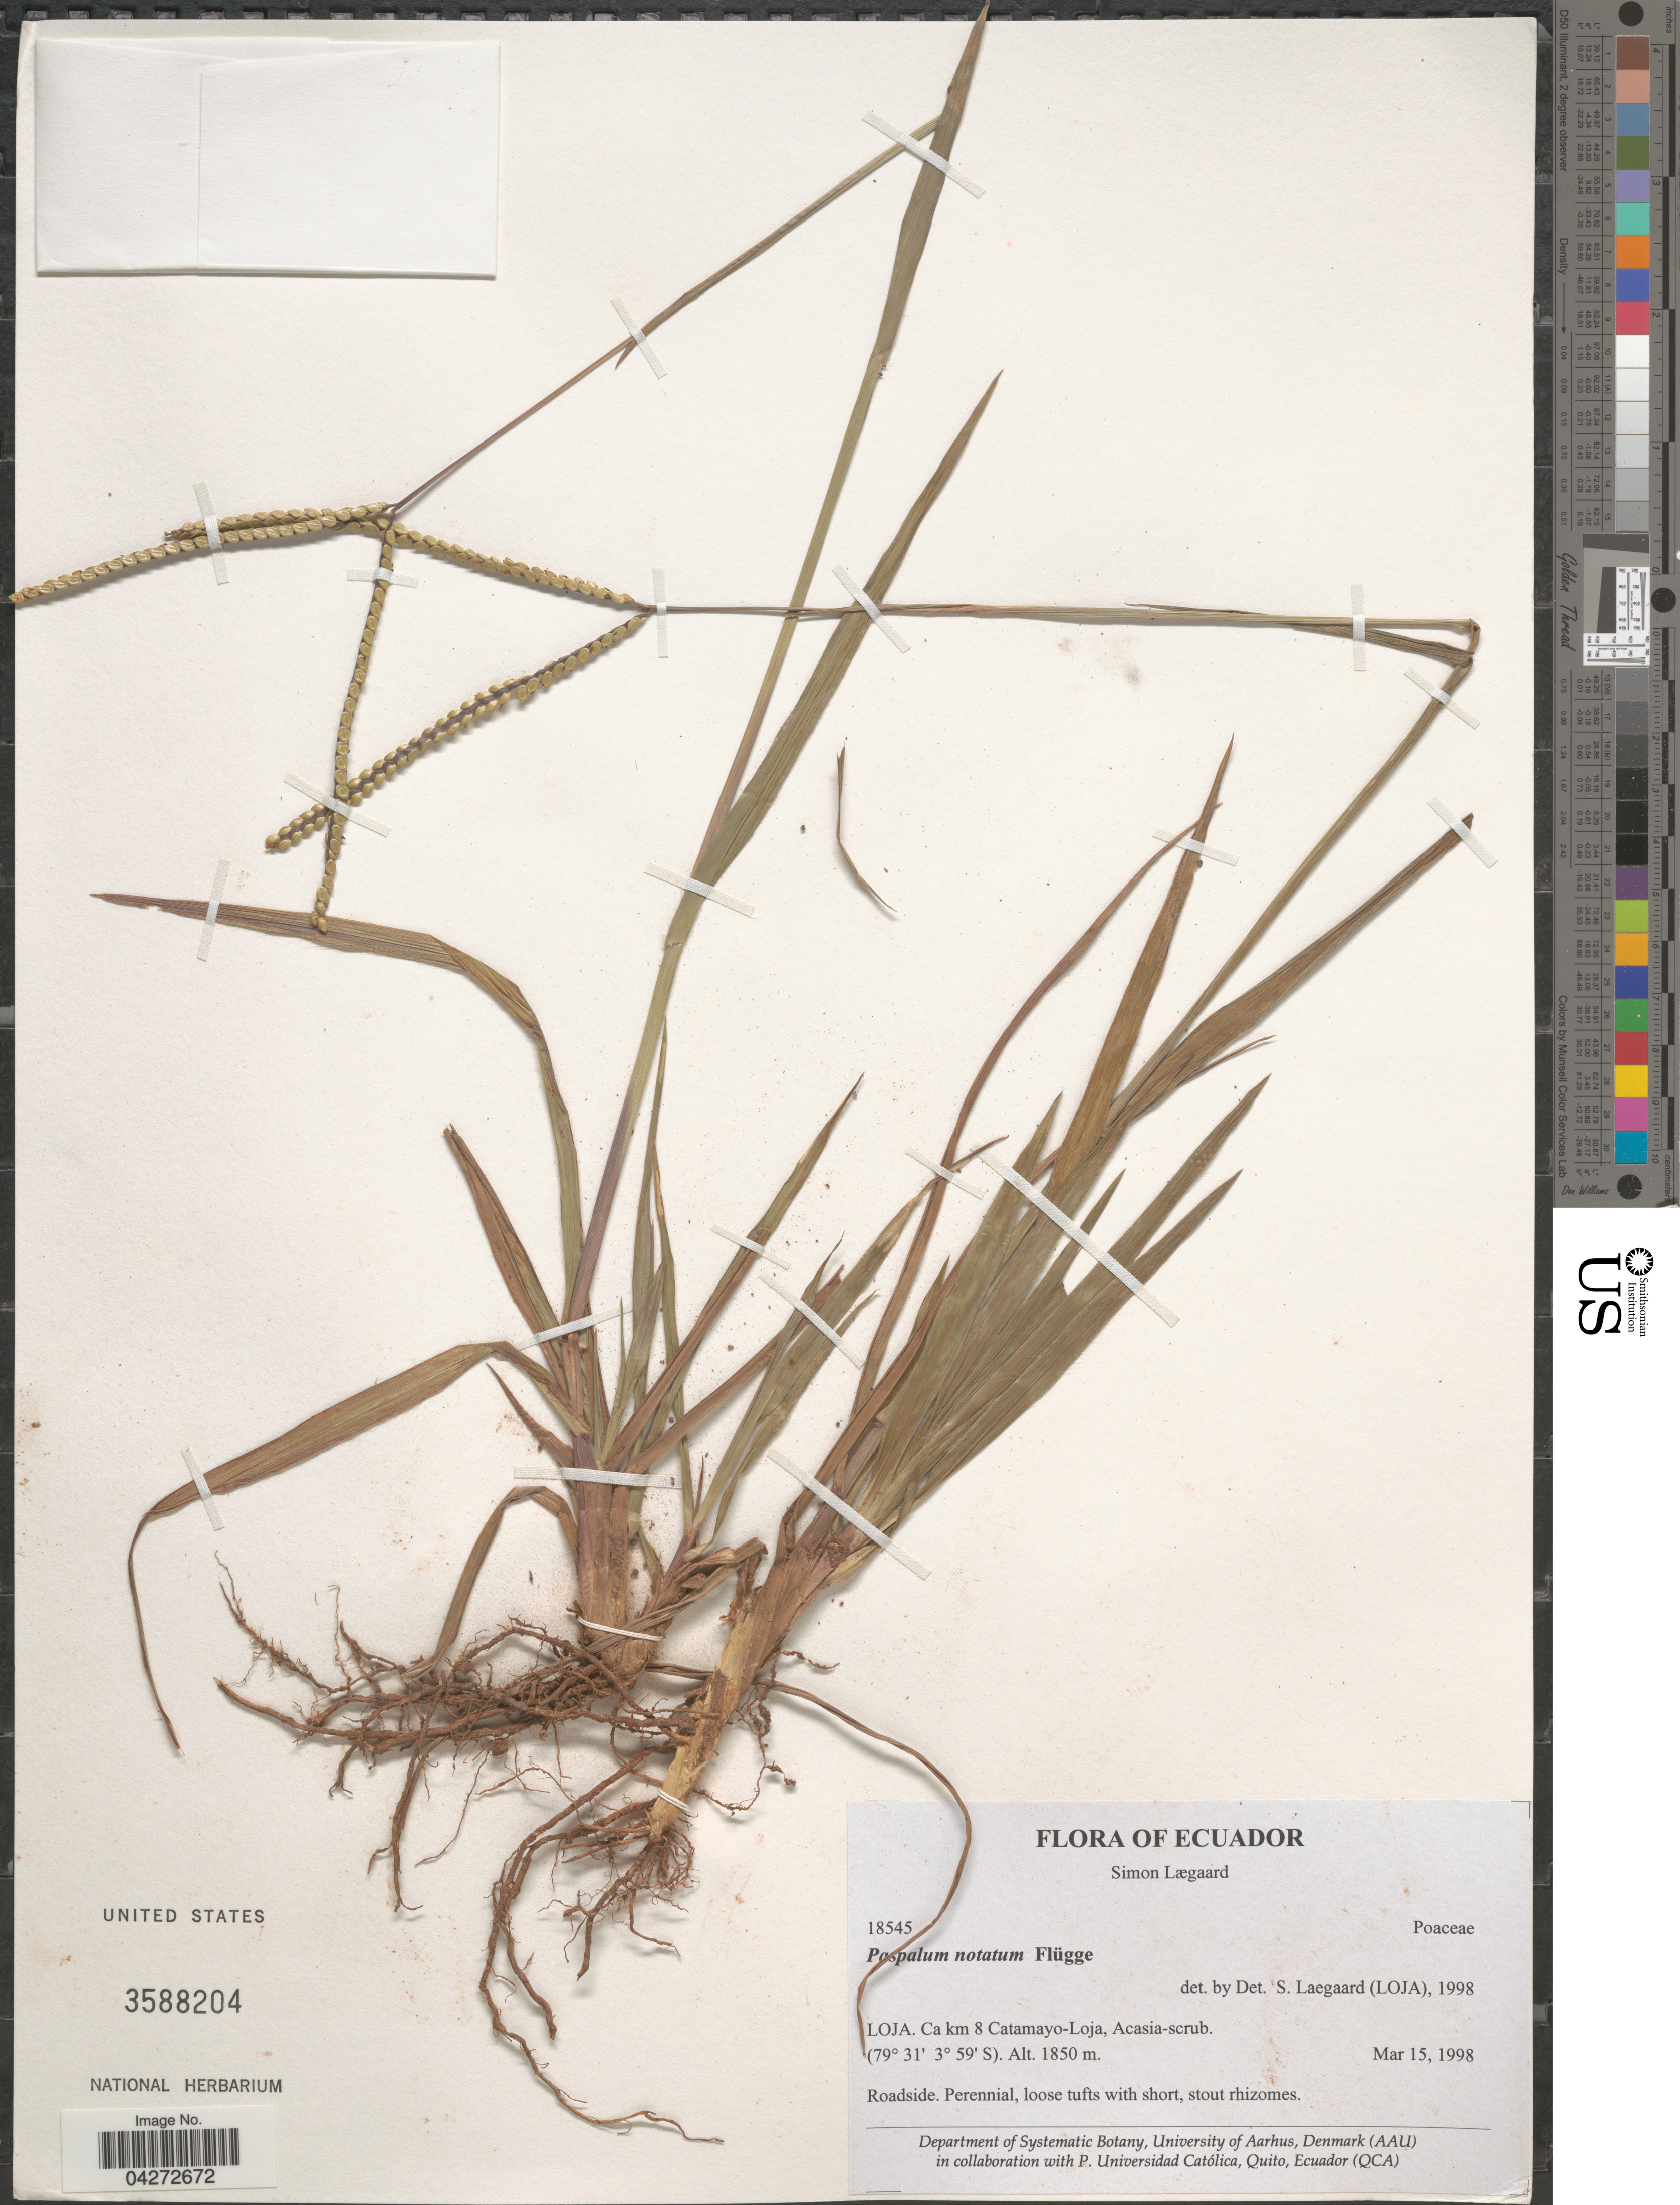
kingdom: Plantae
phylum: Tracheophyta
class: Liliopsida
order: Poales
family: Poaceae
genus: Paspalum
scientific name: Paspalum notatum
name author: Flüggé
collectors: S. Lægaard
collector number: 18545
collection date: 1998-03-15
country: Ecuador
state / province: Loja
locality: Ca km 8 Catamayo-Loja. Roadside.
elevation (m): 1850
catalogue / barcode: US 3588204